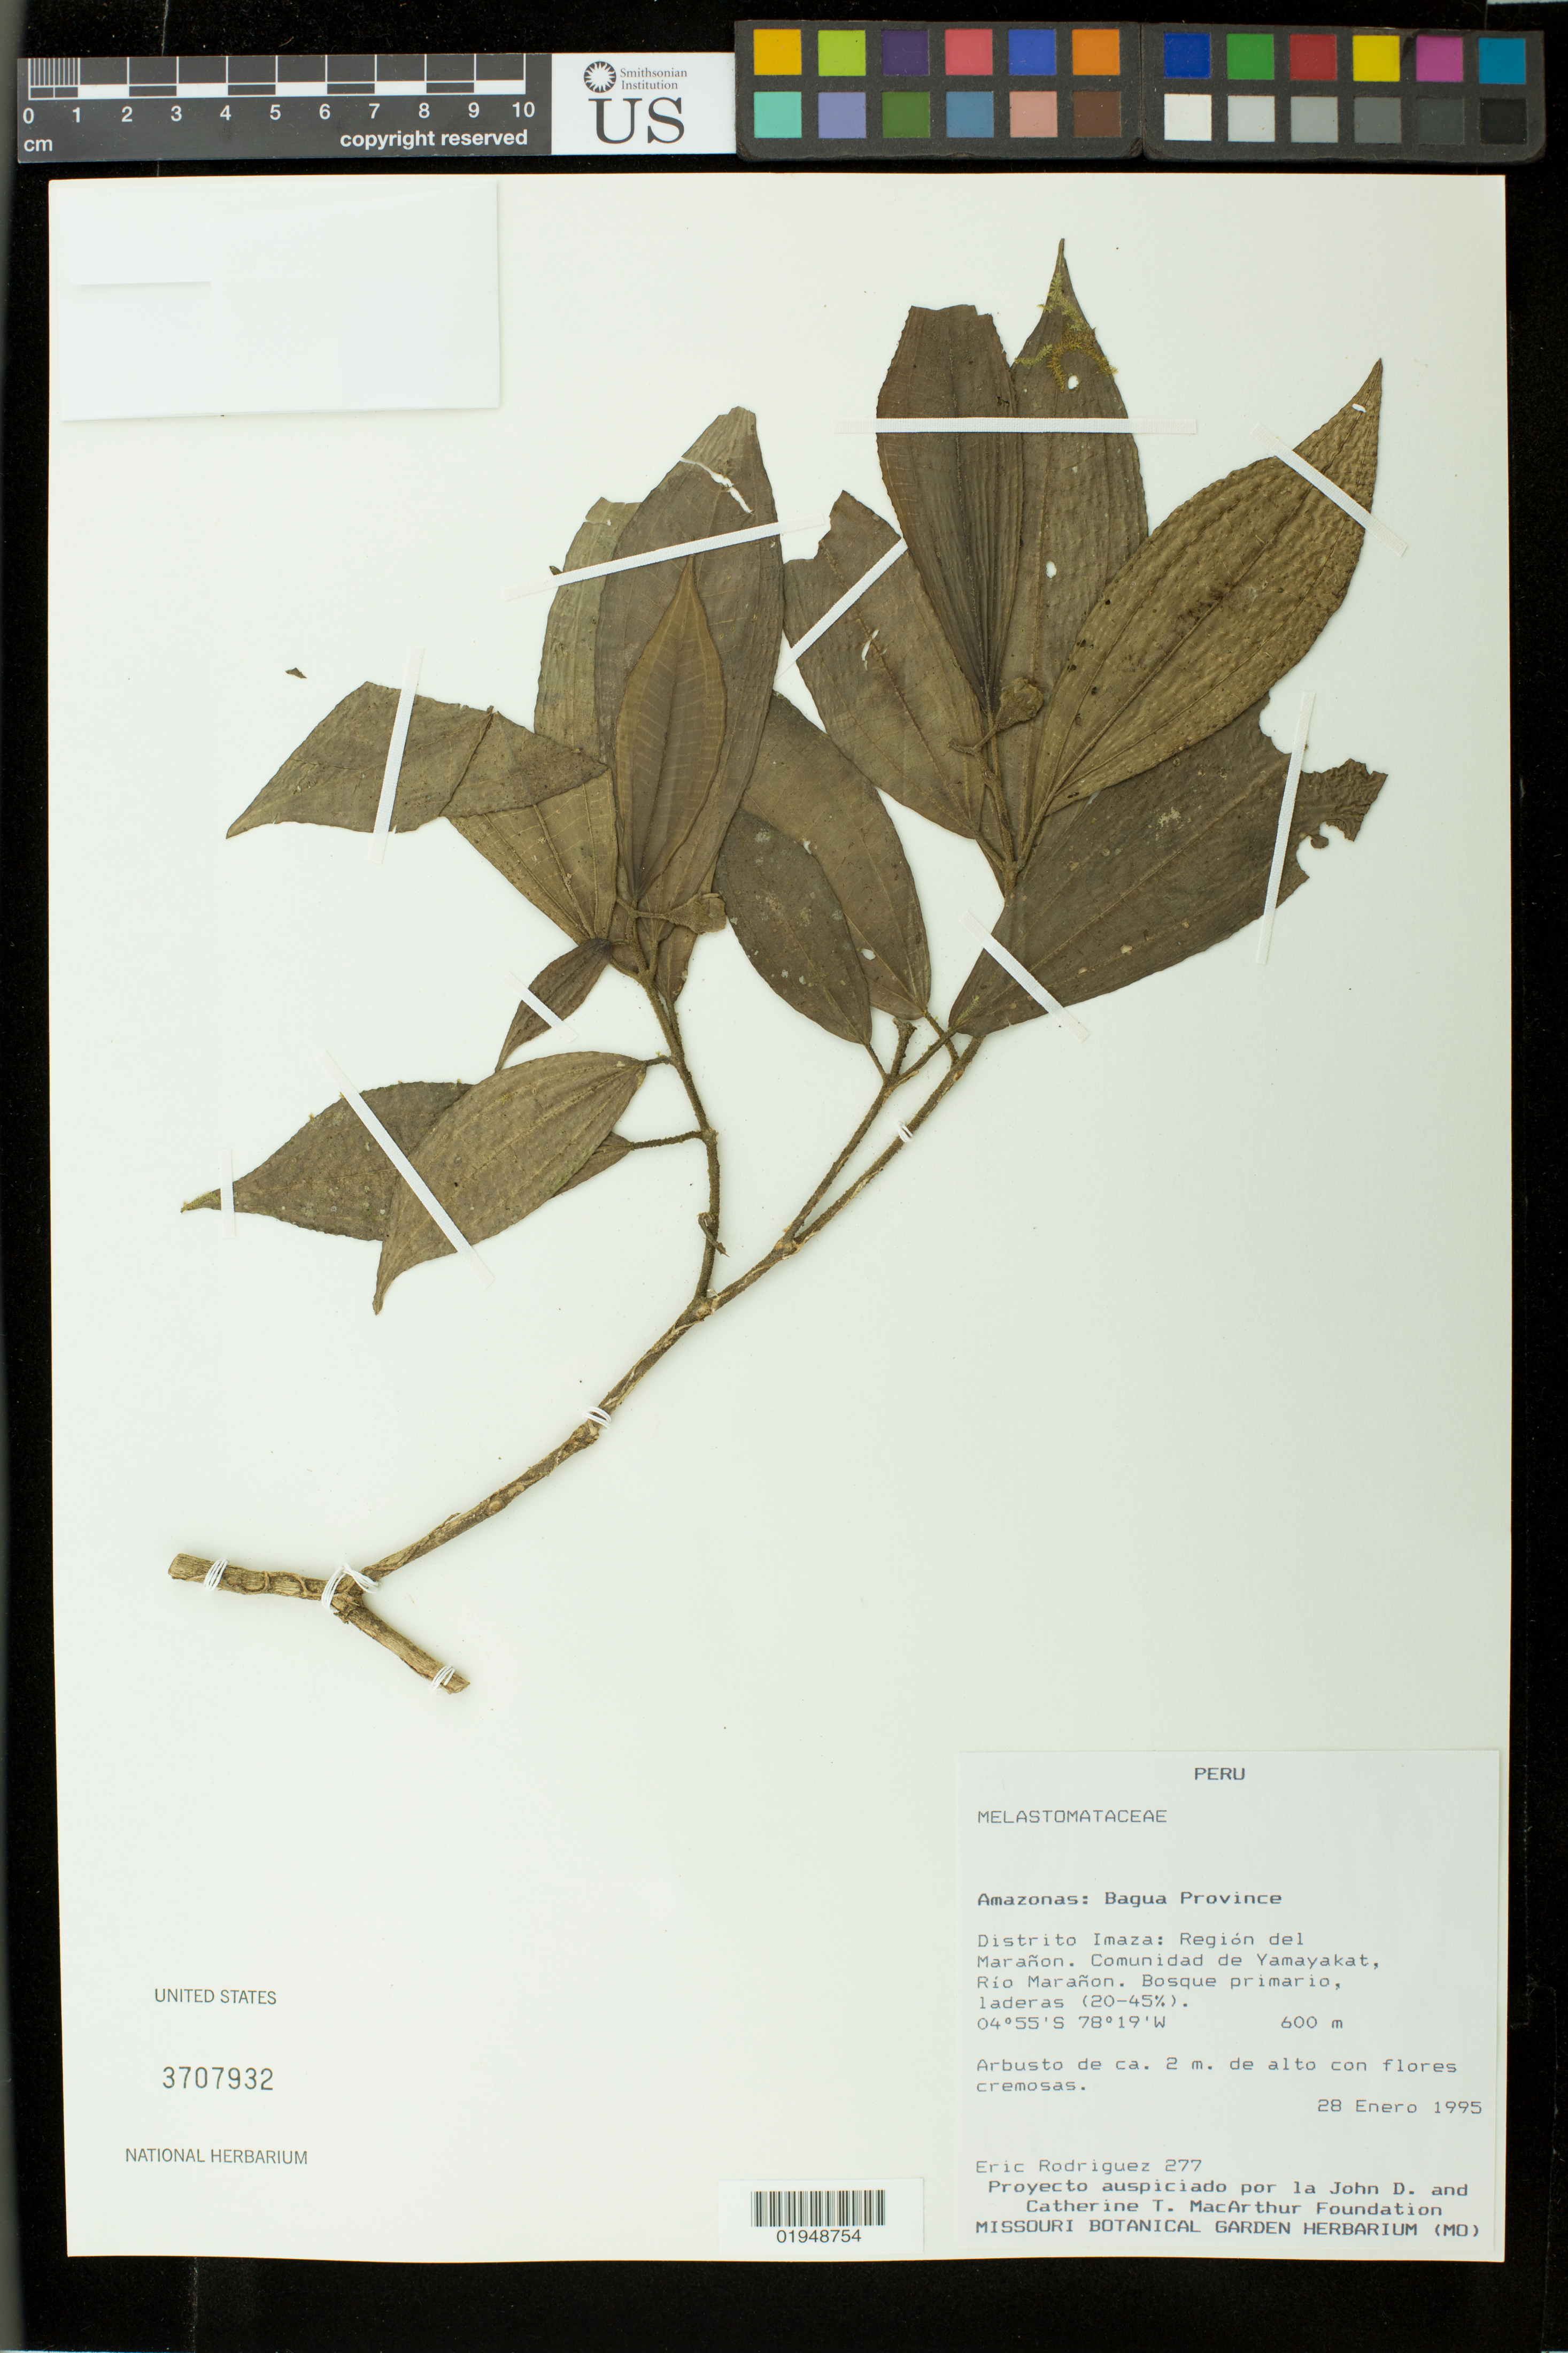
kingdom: Plantae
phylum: Tracheophyta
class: Magnoliopsida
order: Myrtales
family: Melastomataceae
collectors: E. Rodriguez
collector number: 277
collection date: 1995-01-28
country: Peru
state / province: Amazonas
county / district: Bagua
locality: Distrito Imaza: Region del Marañón. Comindad de Yamayakat, Rio Marañón.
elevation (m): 600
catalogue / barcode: US 3707932